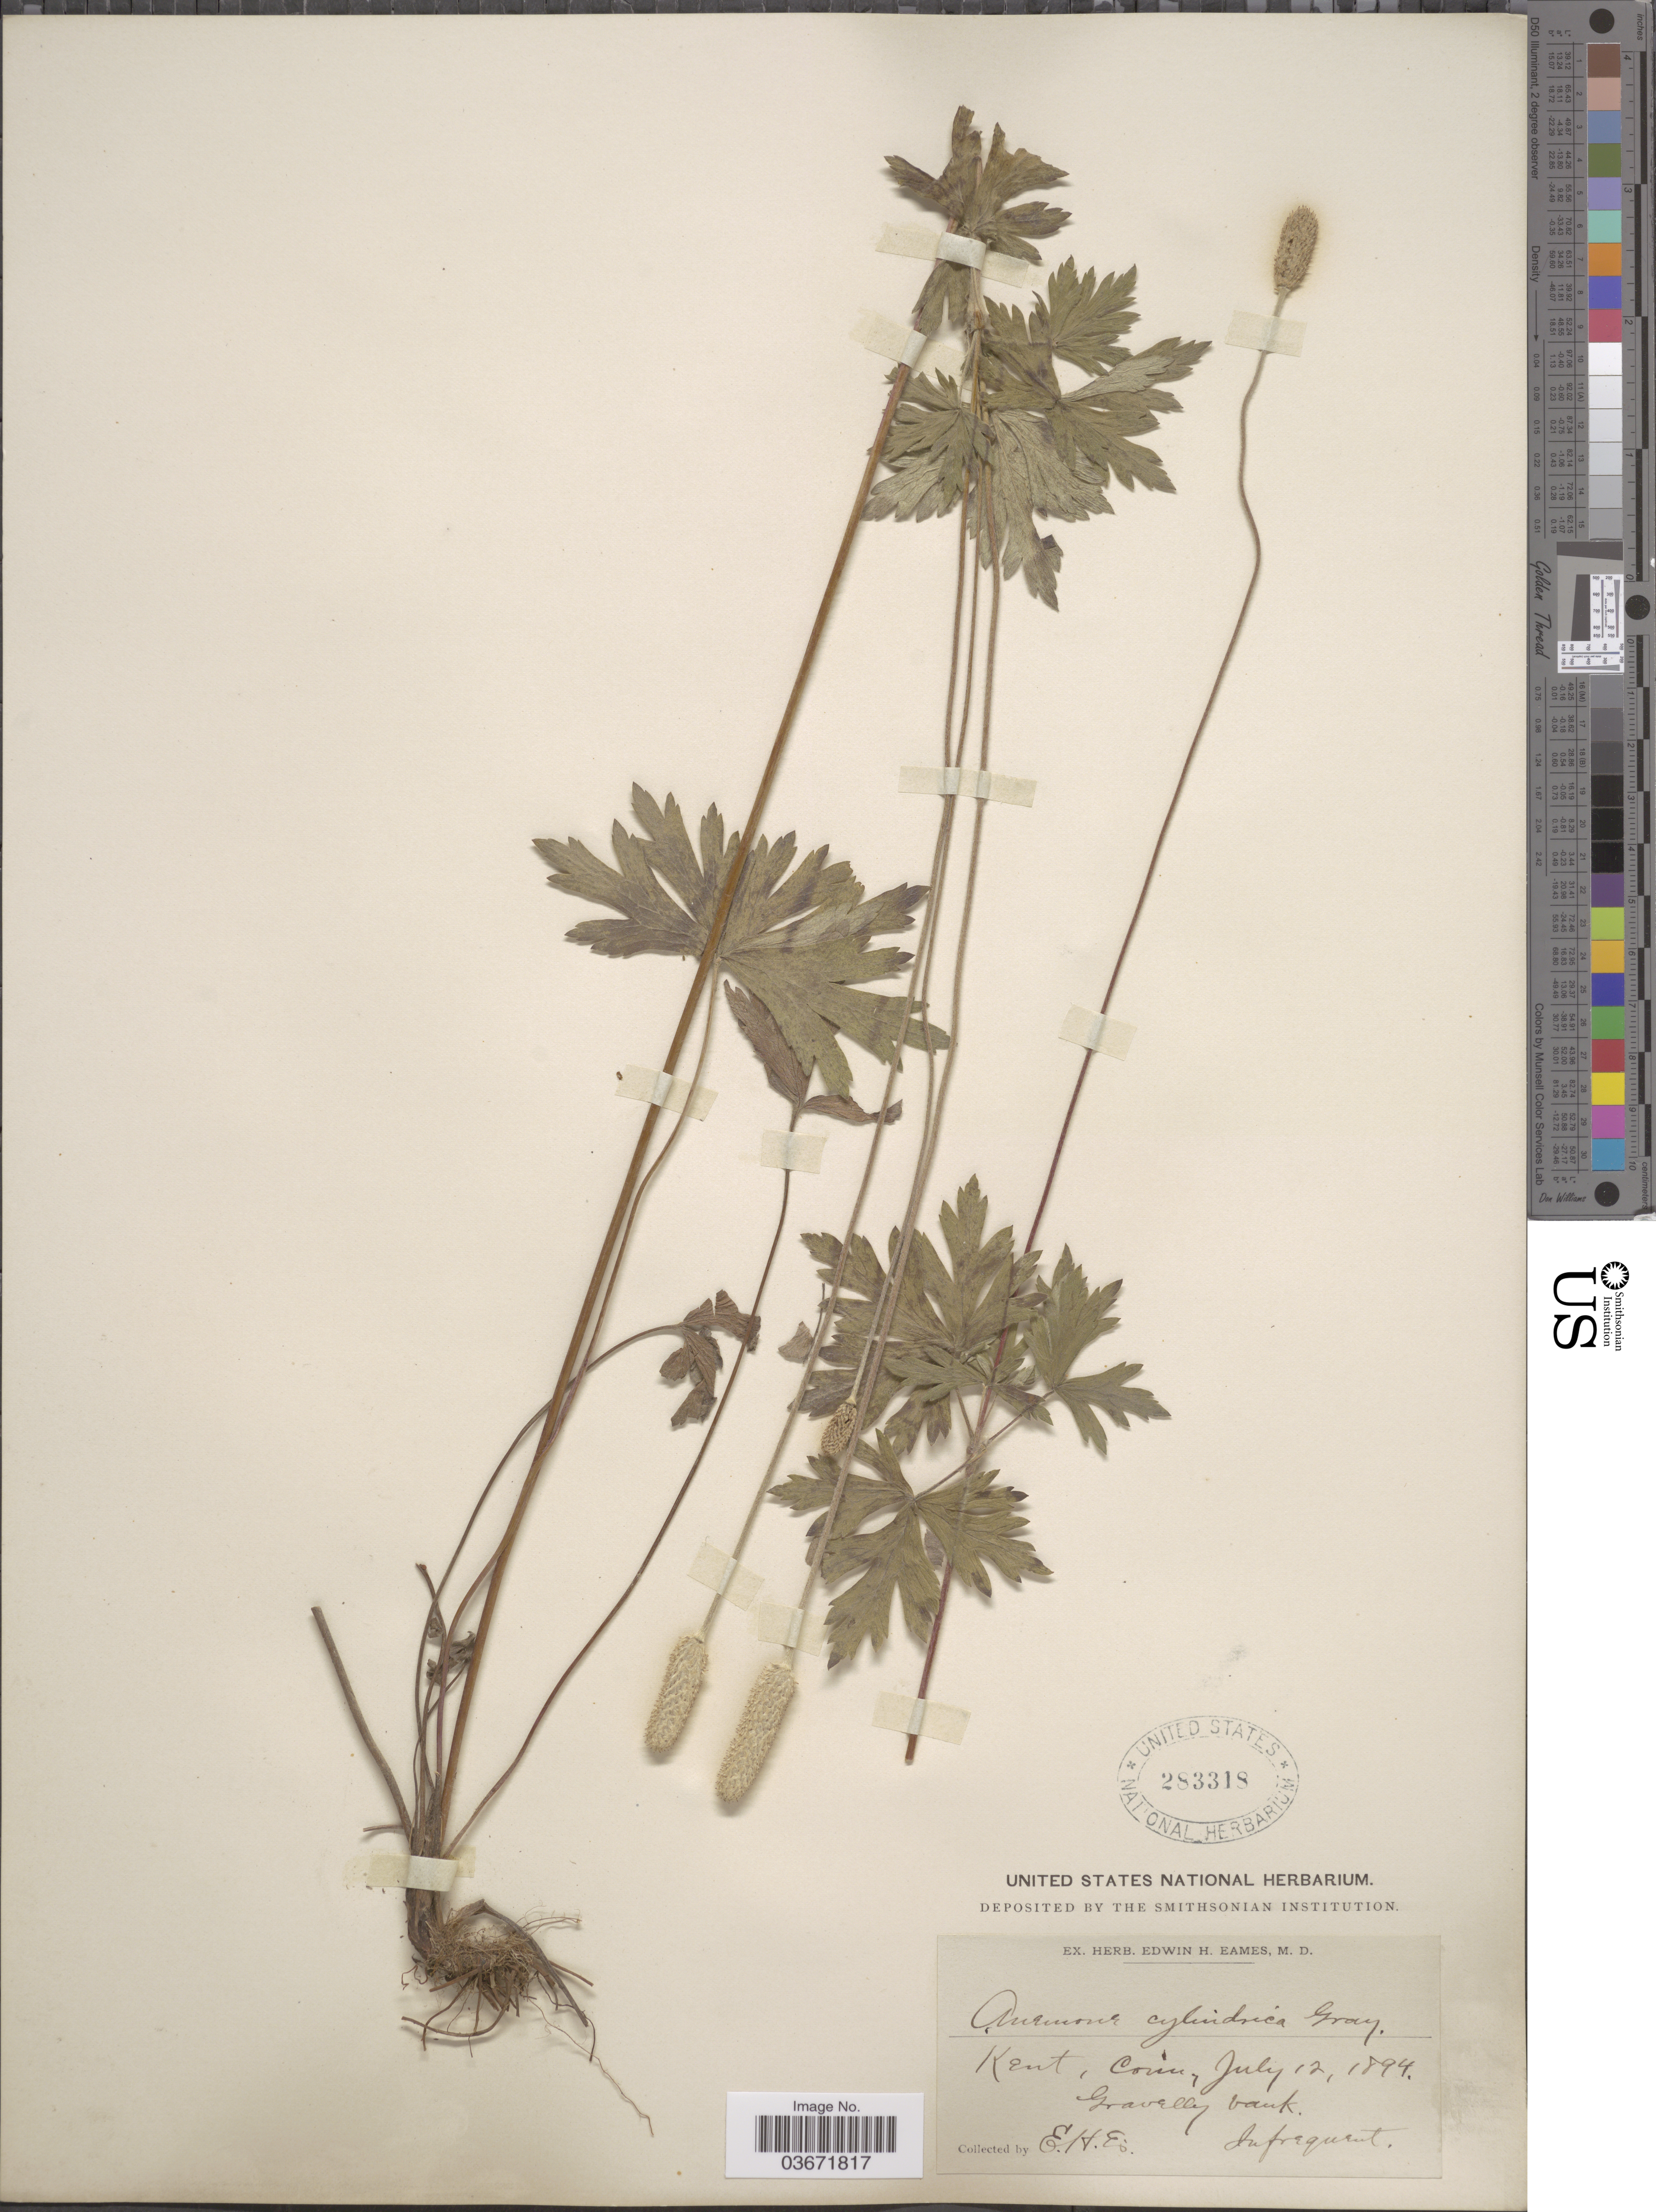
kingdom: Plantae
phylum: Tracheophyta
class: Magnoliopsida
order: Ranunculales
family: Ranunculaceae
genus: Anemone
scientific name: Anemone cylindrica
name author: A. Gray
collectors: E. H. Eames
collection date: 1894-07-12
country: United States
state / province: Connecticut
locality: Kent.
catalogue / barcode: US 283318